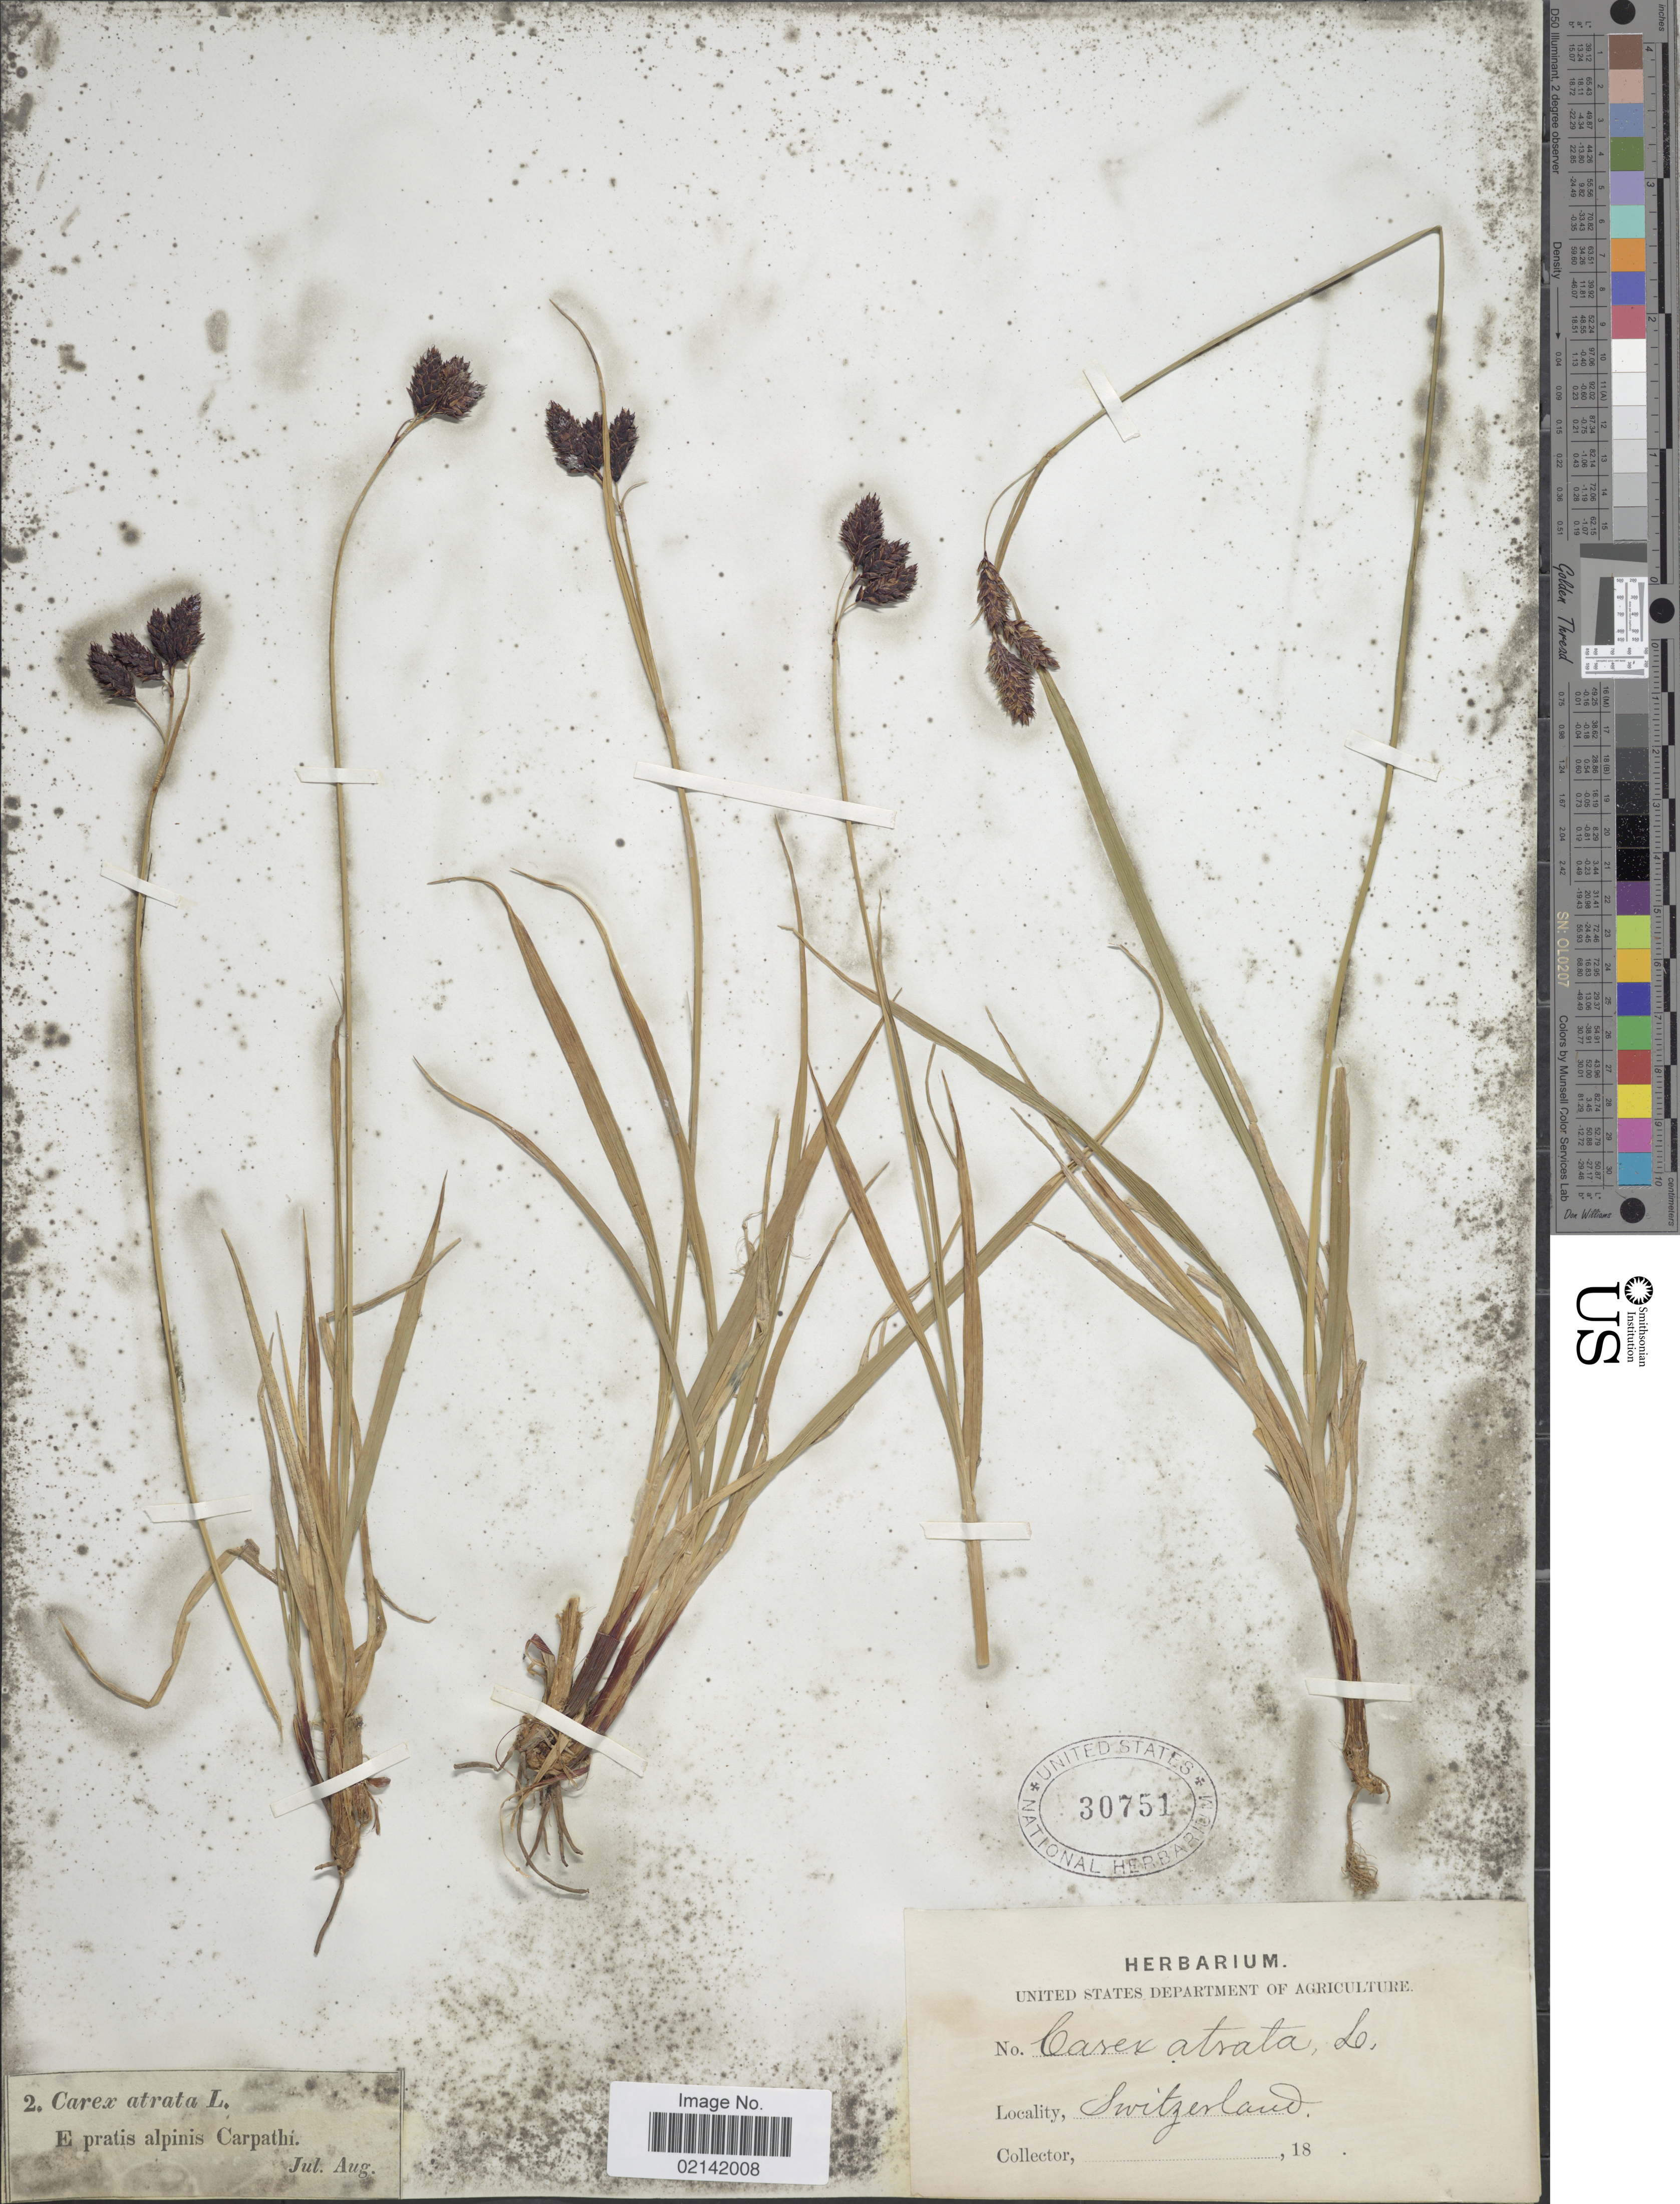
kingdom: Plantae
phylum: Tracheophyta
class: Liliopsida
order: Poales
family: Cyperaceae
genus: Carex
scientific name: Carex atrata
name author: L.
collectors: Facchini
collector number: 2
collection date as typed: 18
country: Switzerland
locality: E pratis alpinis Carpathi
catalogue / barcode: US 30751